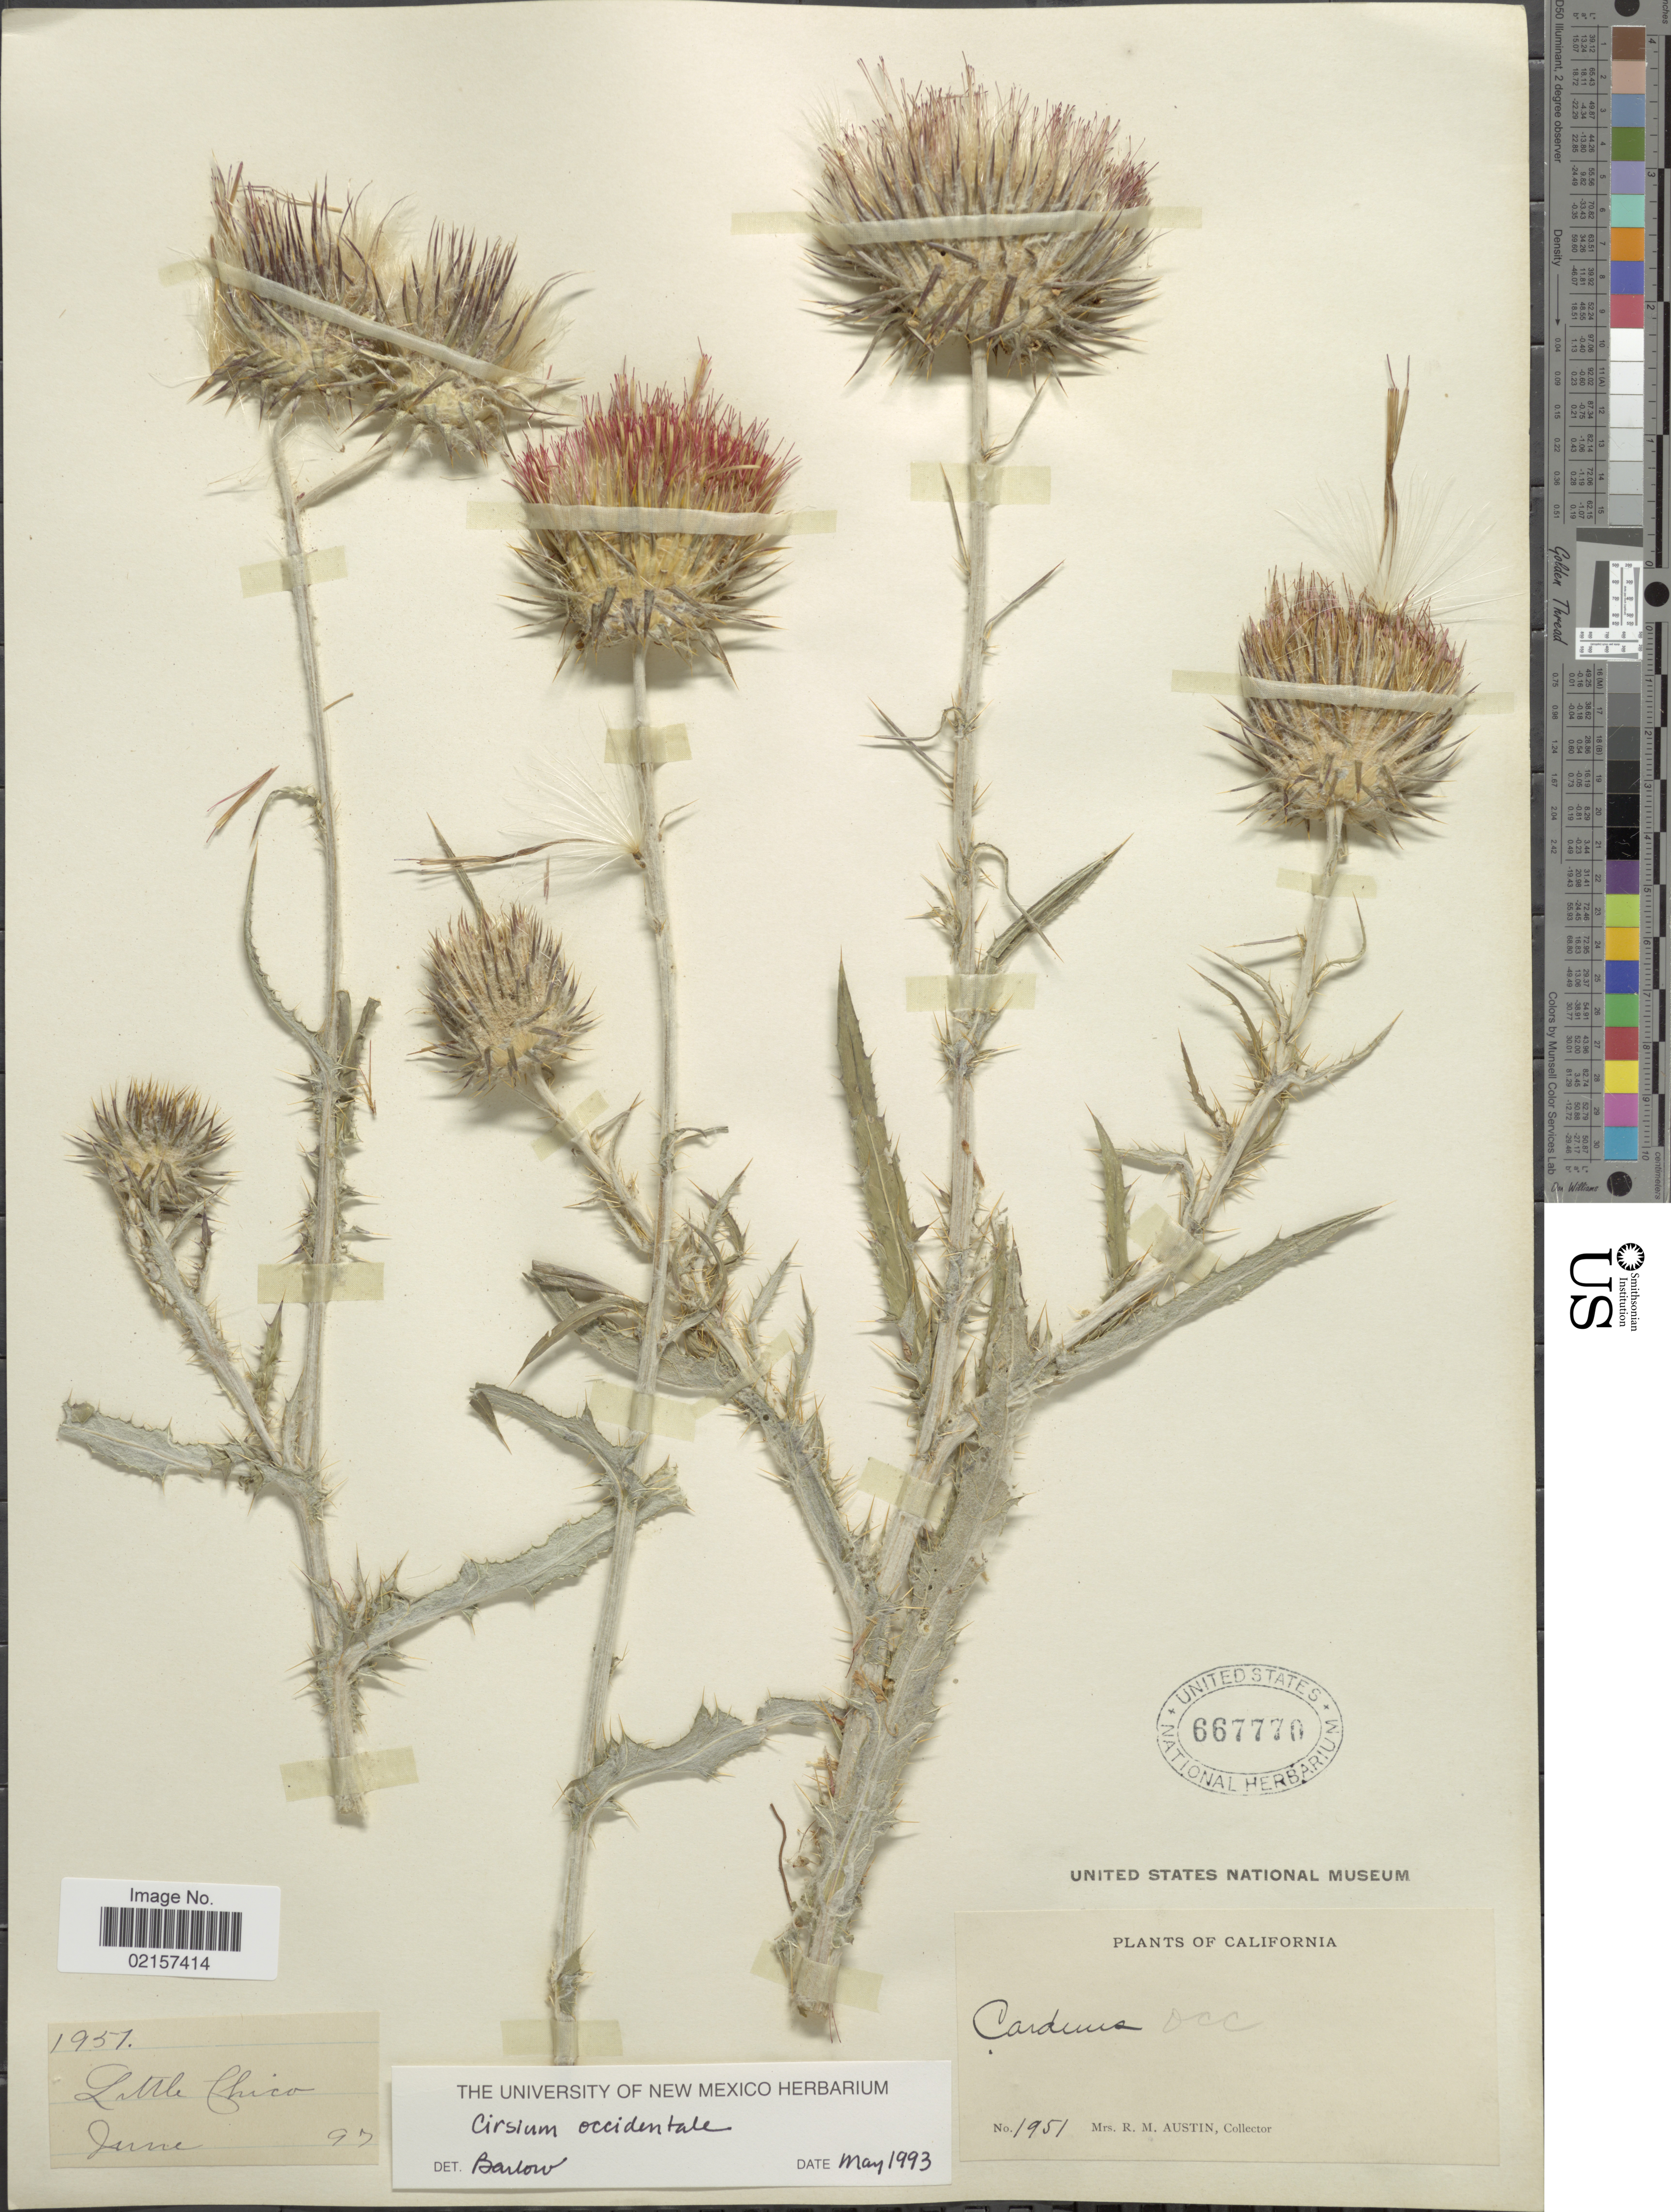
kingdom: Plantae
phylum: Tracheophyta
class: Magnoliopsida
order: Asterales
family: Asteraceae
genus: Cirsium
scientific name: Cirsium occidentale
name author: (Nutt.) Jeps.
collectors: R. Austin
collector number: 1951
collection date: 1951-06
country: United States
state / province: California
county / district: Butte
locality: Little Chico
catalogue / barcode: US 667770